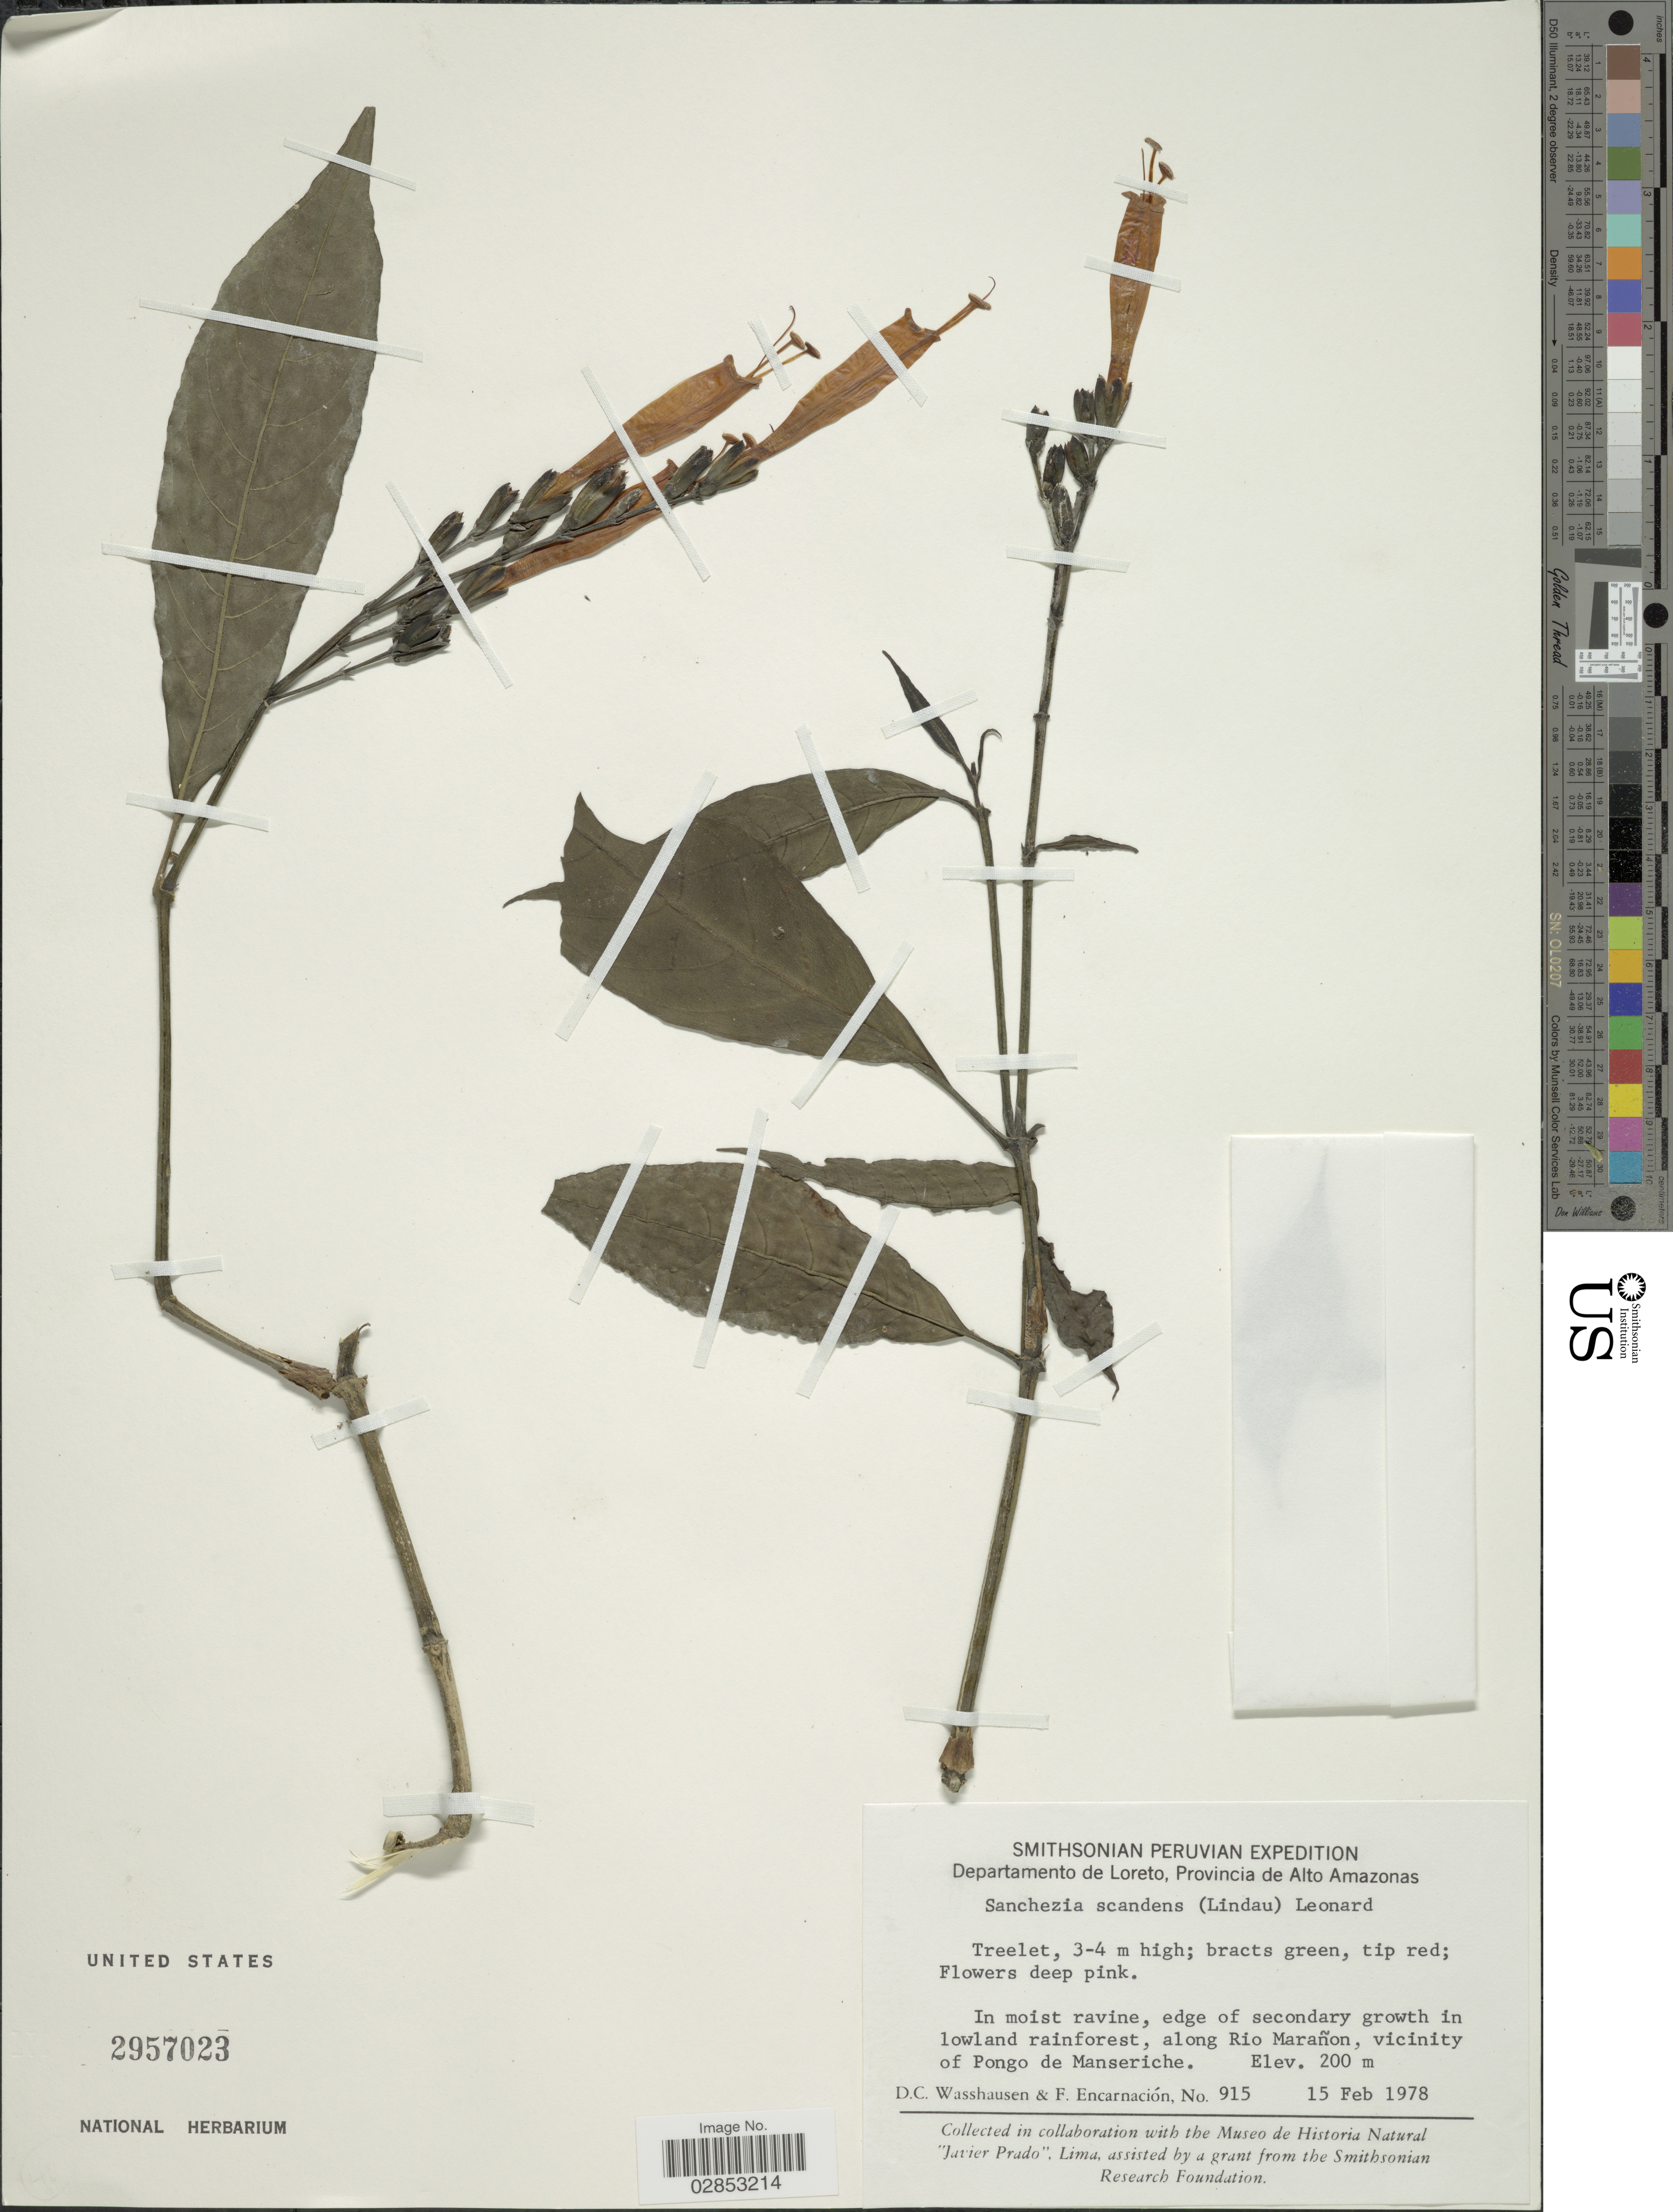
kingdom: Plantae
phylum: Tracheophyta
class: Magnoliopsida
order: Lamiales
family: Acanthaceae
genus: Steirosanchezia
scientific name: Steirosanchezia scandens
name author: Lindau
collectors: D. C. Wasshausen & F. Encarnación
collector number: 915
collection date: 1978-02-15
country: Peru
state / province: Loreto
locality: Departamento de Loreto, Provincia de Alto Amazonas, along Rio Marañon, vicinity of Pongo de Manseriche.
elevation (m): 200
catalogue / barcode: US 2957023